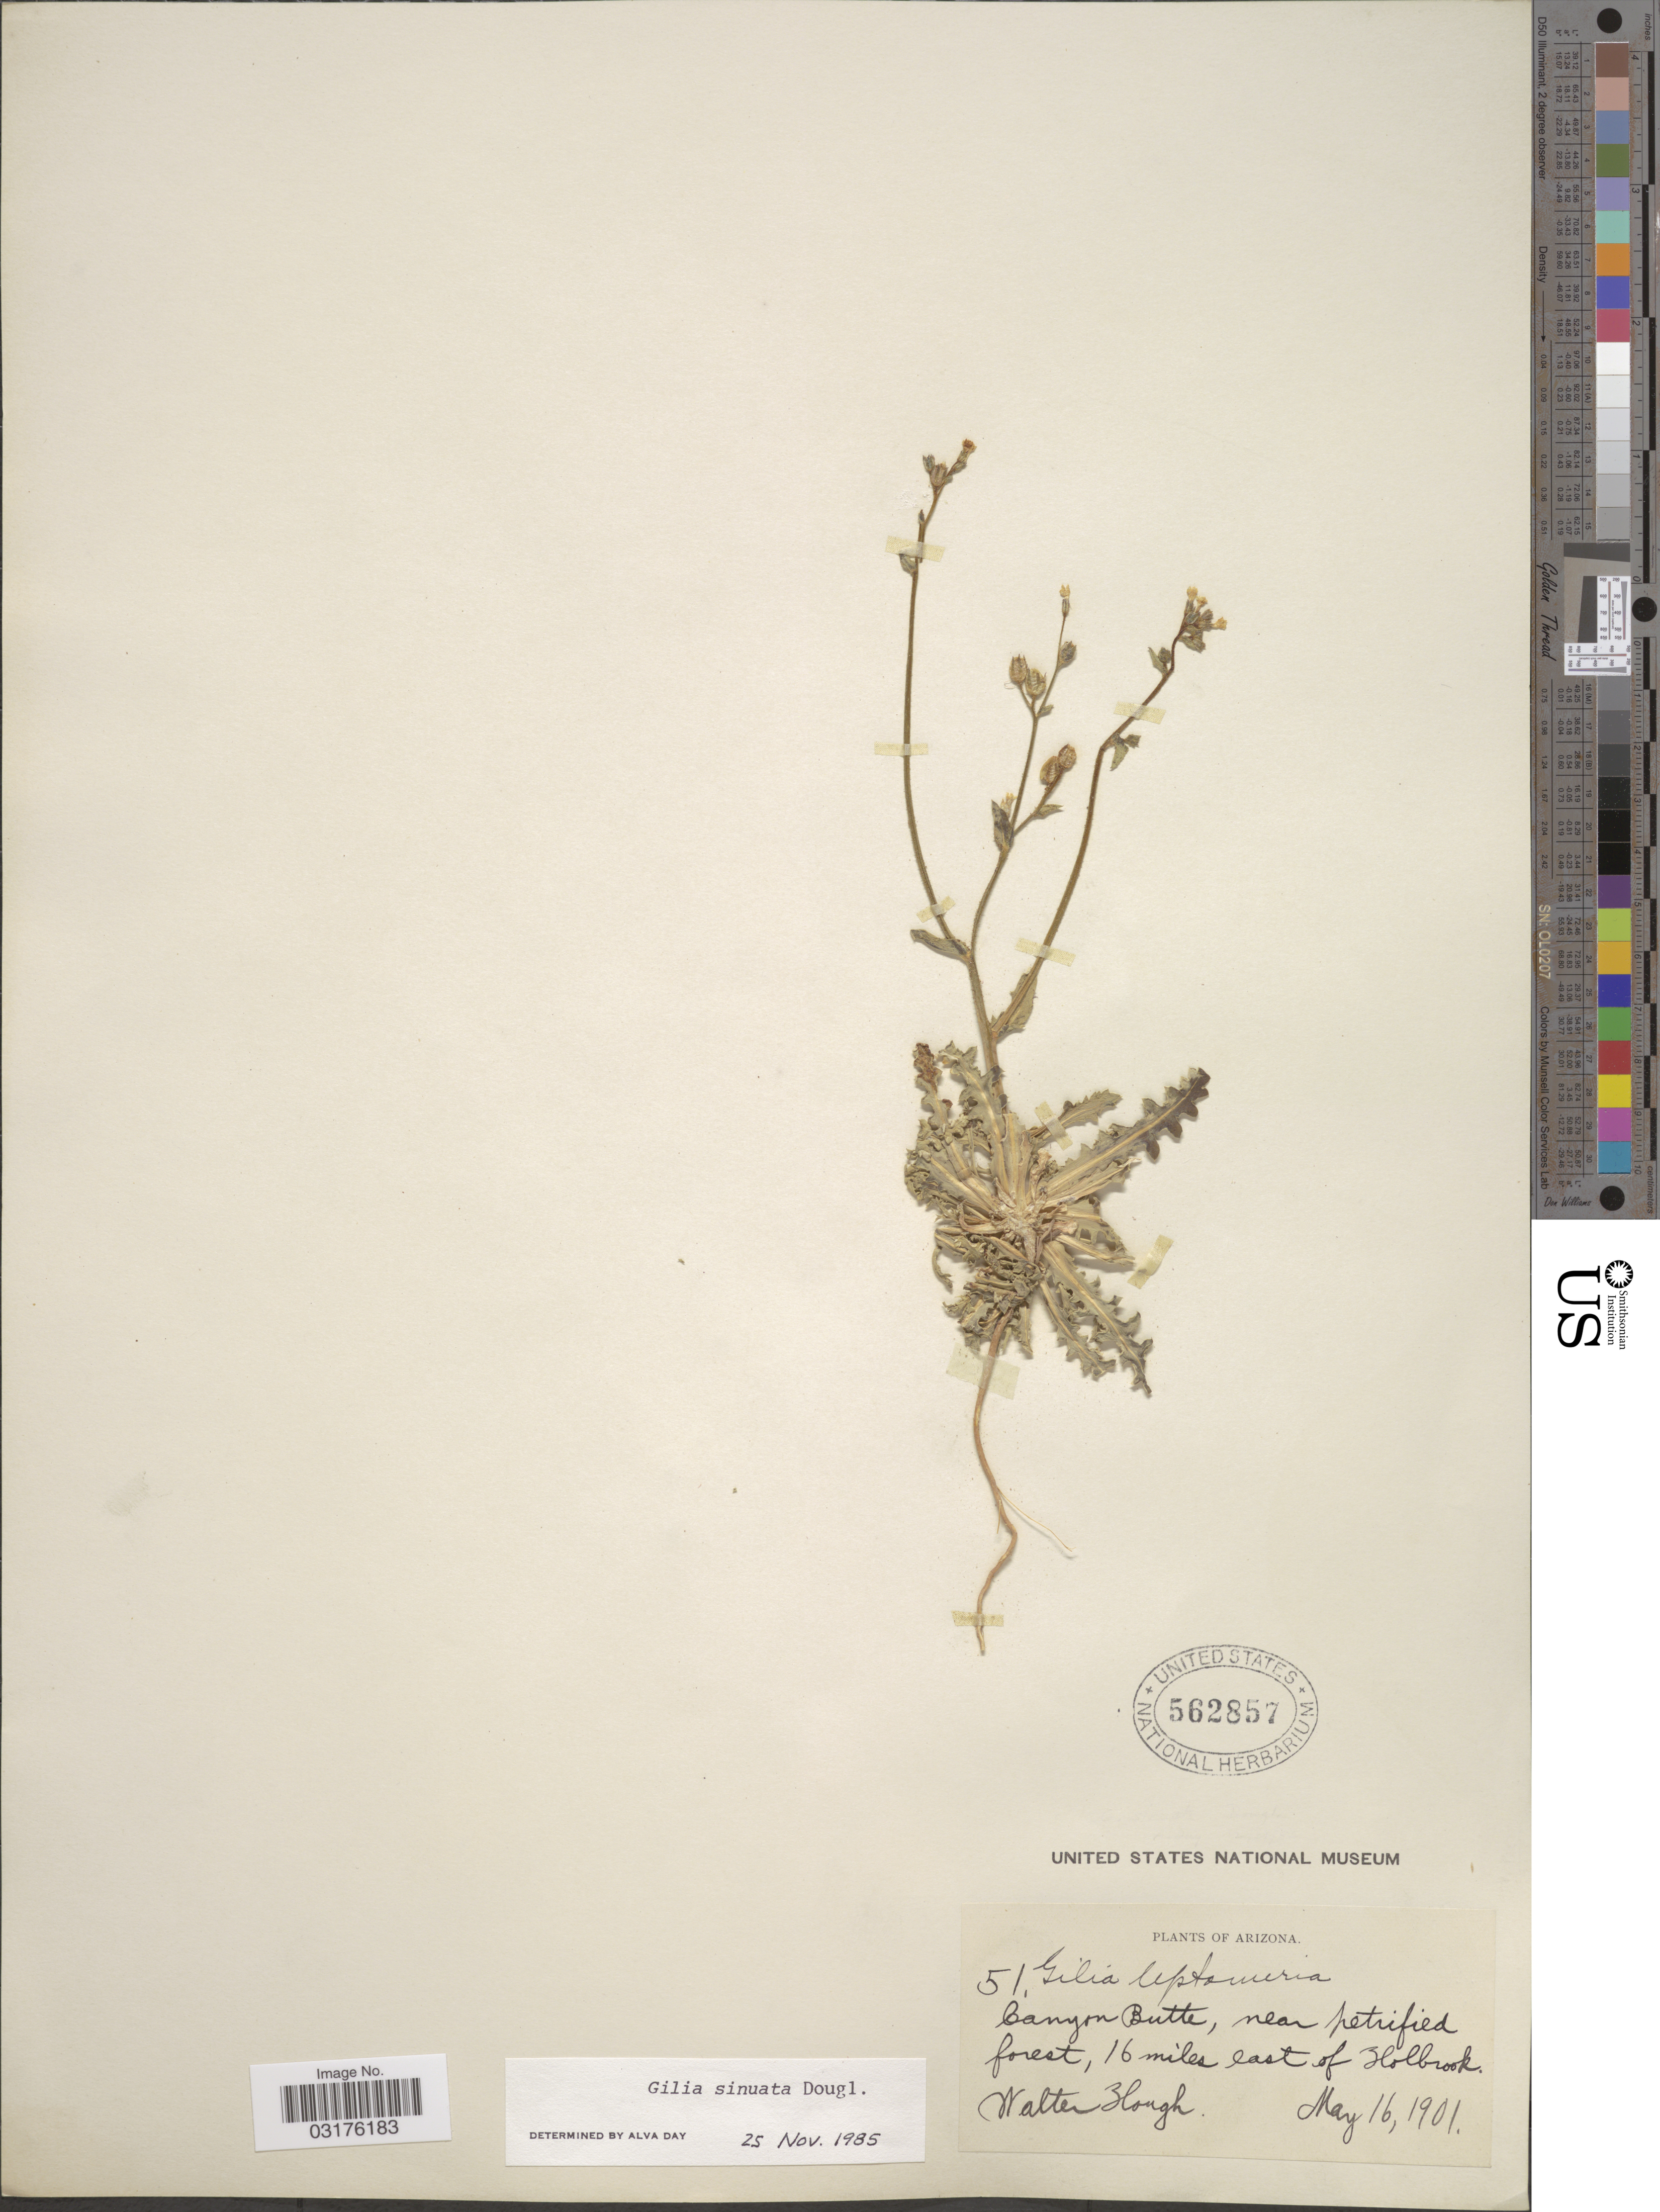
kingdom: Plantae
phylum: Tracheophyta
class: Magnoliopsida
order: Ericales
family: Polemoniaceae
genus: Gilia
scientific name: Gilia sinuata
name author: Douglas ex Benth.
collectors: W. Hough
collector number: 51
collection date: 1901-05-16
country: United States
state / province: Arizona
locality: Canyon Butte, near petrified forest, 16 miles east of Holbrook.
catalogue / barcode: US 562857